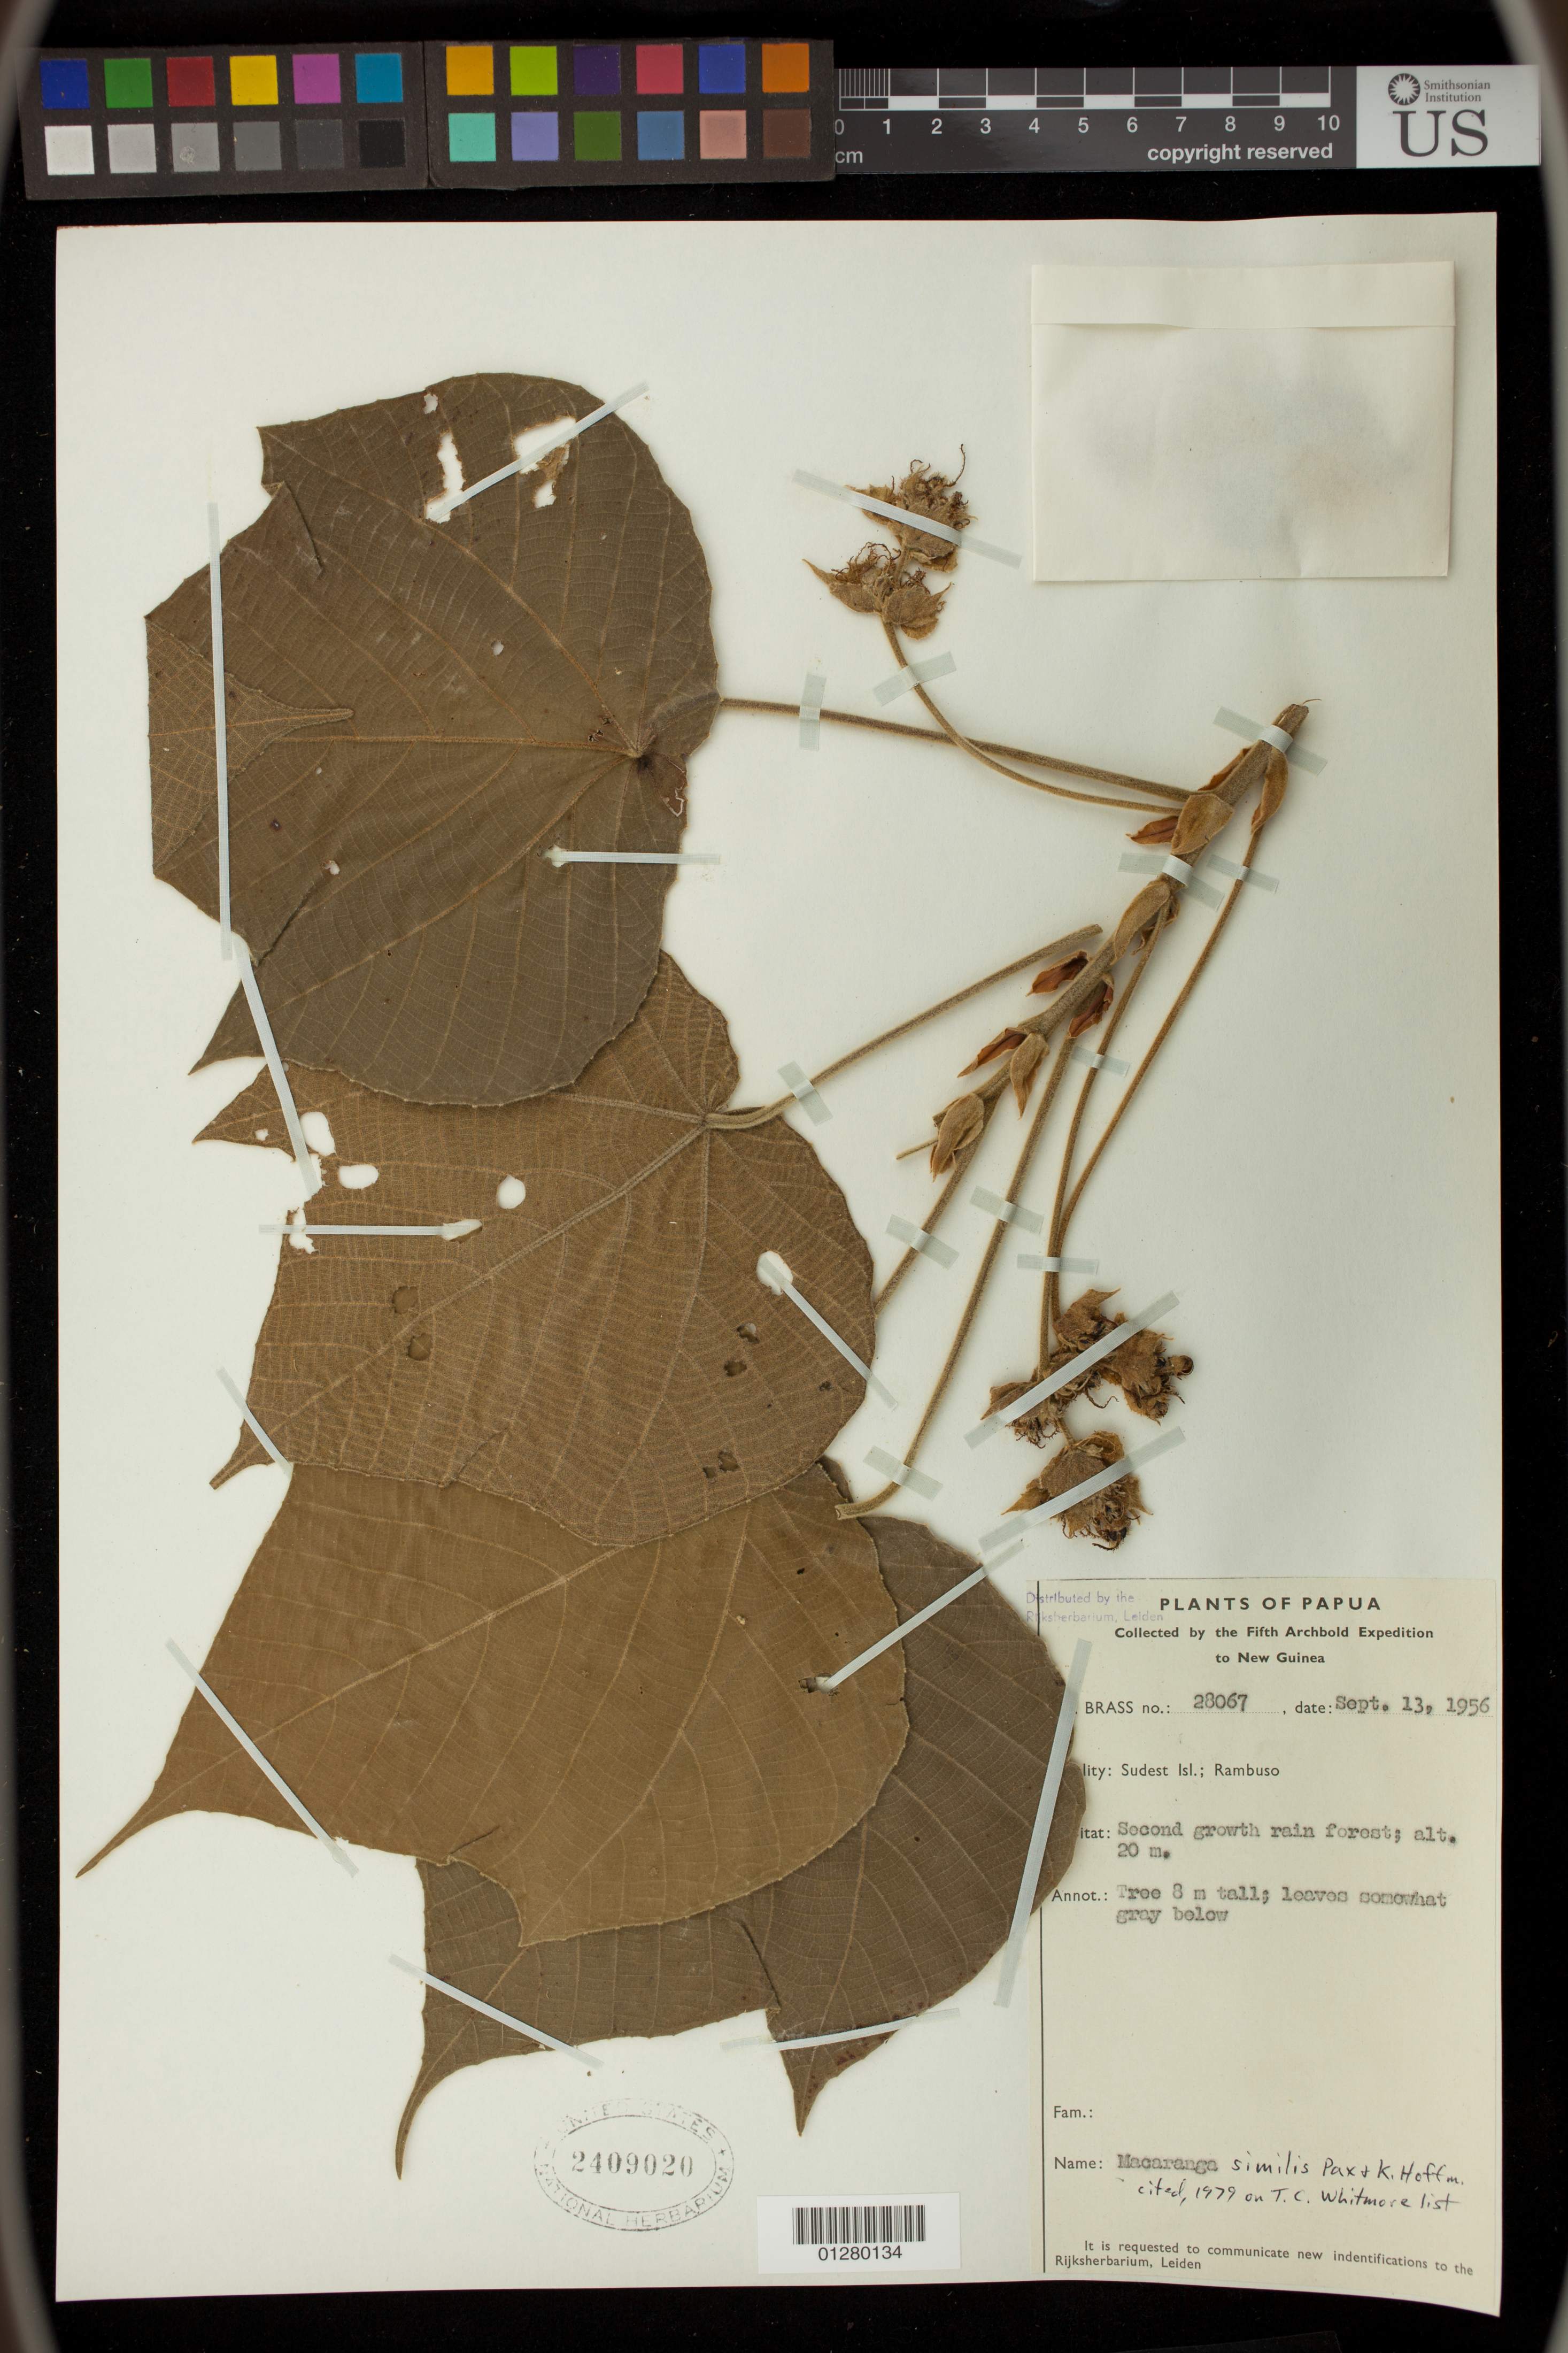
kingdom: Plantae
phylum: Tracheophyta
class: Magnoliopsida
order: Malpighiales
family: Euphorbiaceae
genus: Macaranga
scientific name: Macaranga similis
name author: Pax & K. Hoffm.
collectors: L. J. Brass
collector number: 28067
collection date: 1956-09-13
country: Papua New Guinea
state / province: Milne Bay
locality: Sudest Isl.; Rambuso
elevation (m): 20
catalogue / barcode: US 2409020